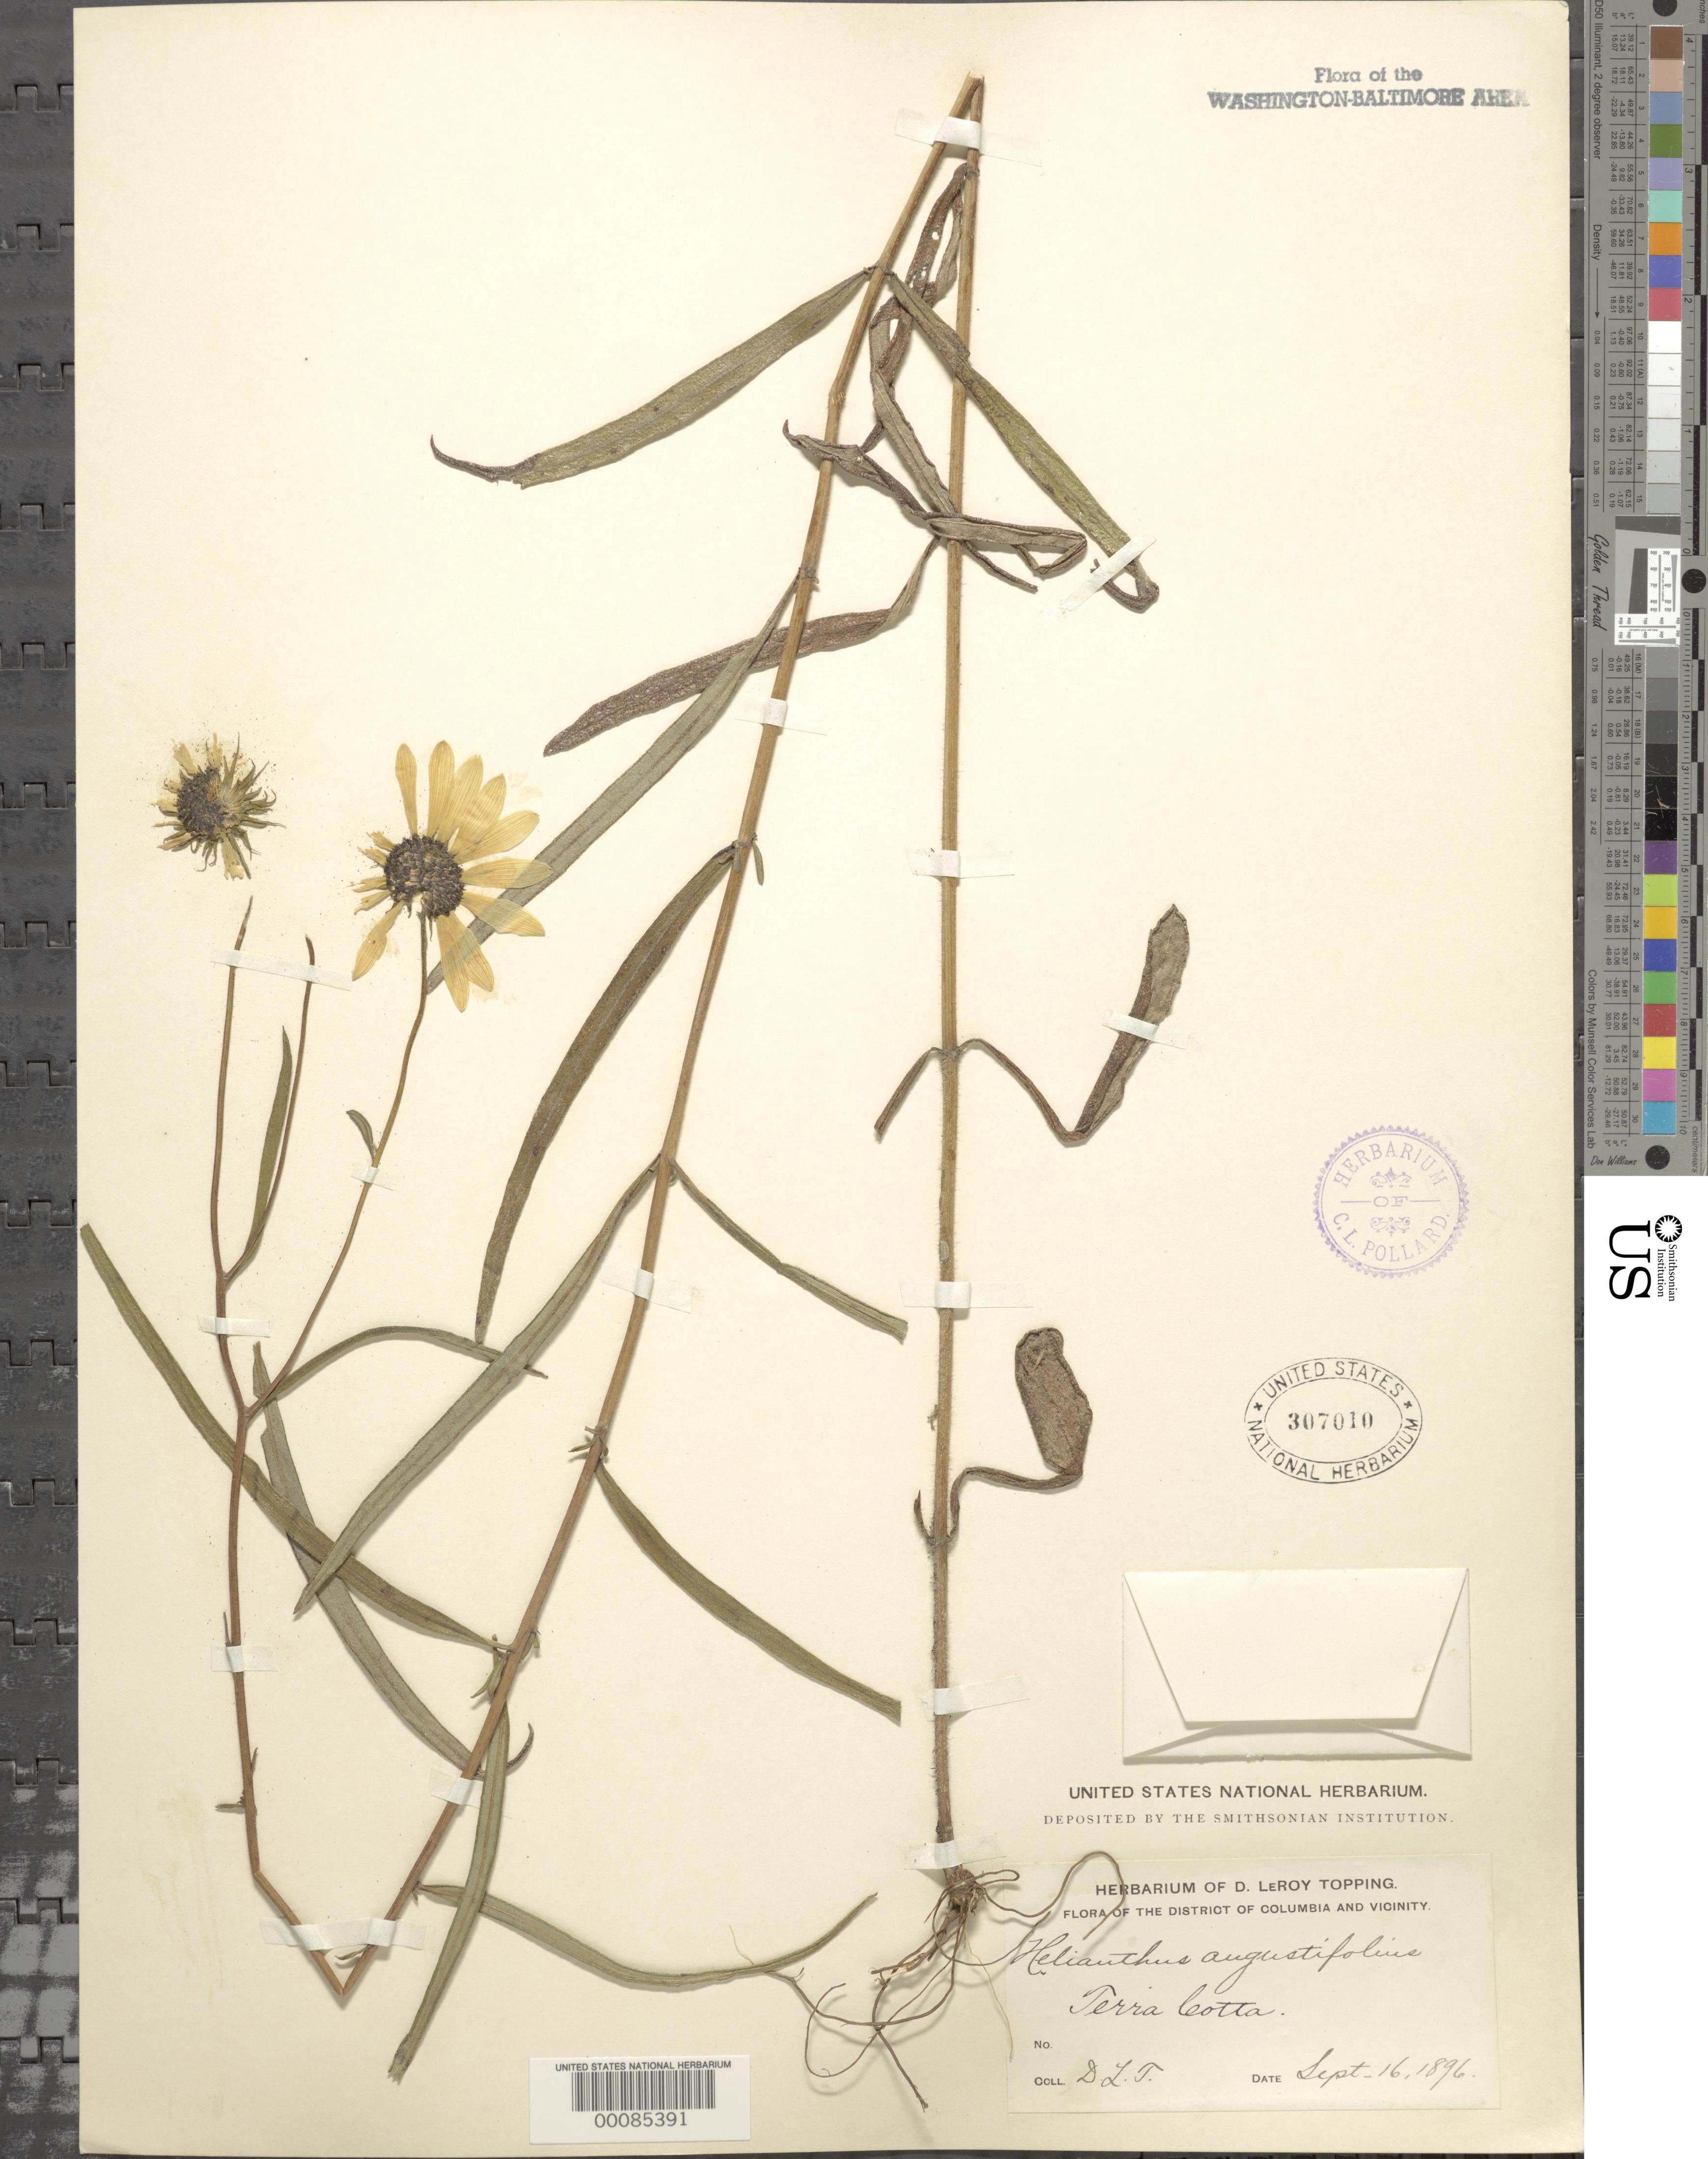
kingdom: Plantae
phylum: Tracheophyta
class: Magnoliopsida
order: Asterales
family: Asteraceae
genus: Helianthus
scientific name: Helianthus angustifolius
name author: L.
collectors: D. L. Topping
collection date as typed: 16 Sep 1896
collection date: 1896-09-16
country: United States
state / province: District of Columbia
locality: Terra Cotta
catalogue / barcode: US 307010